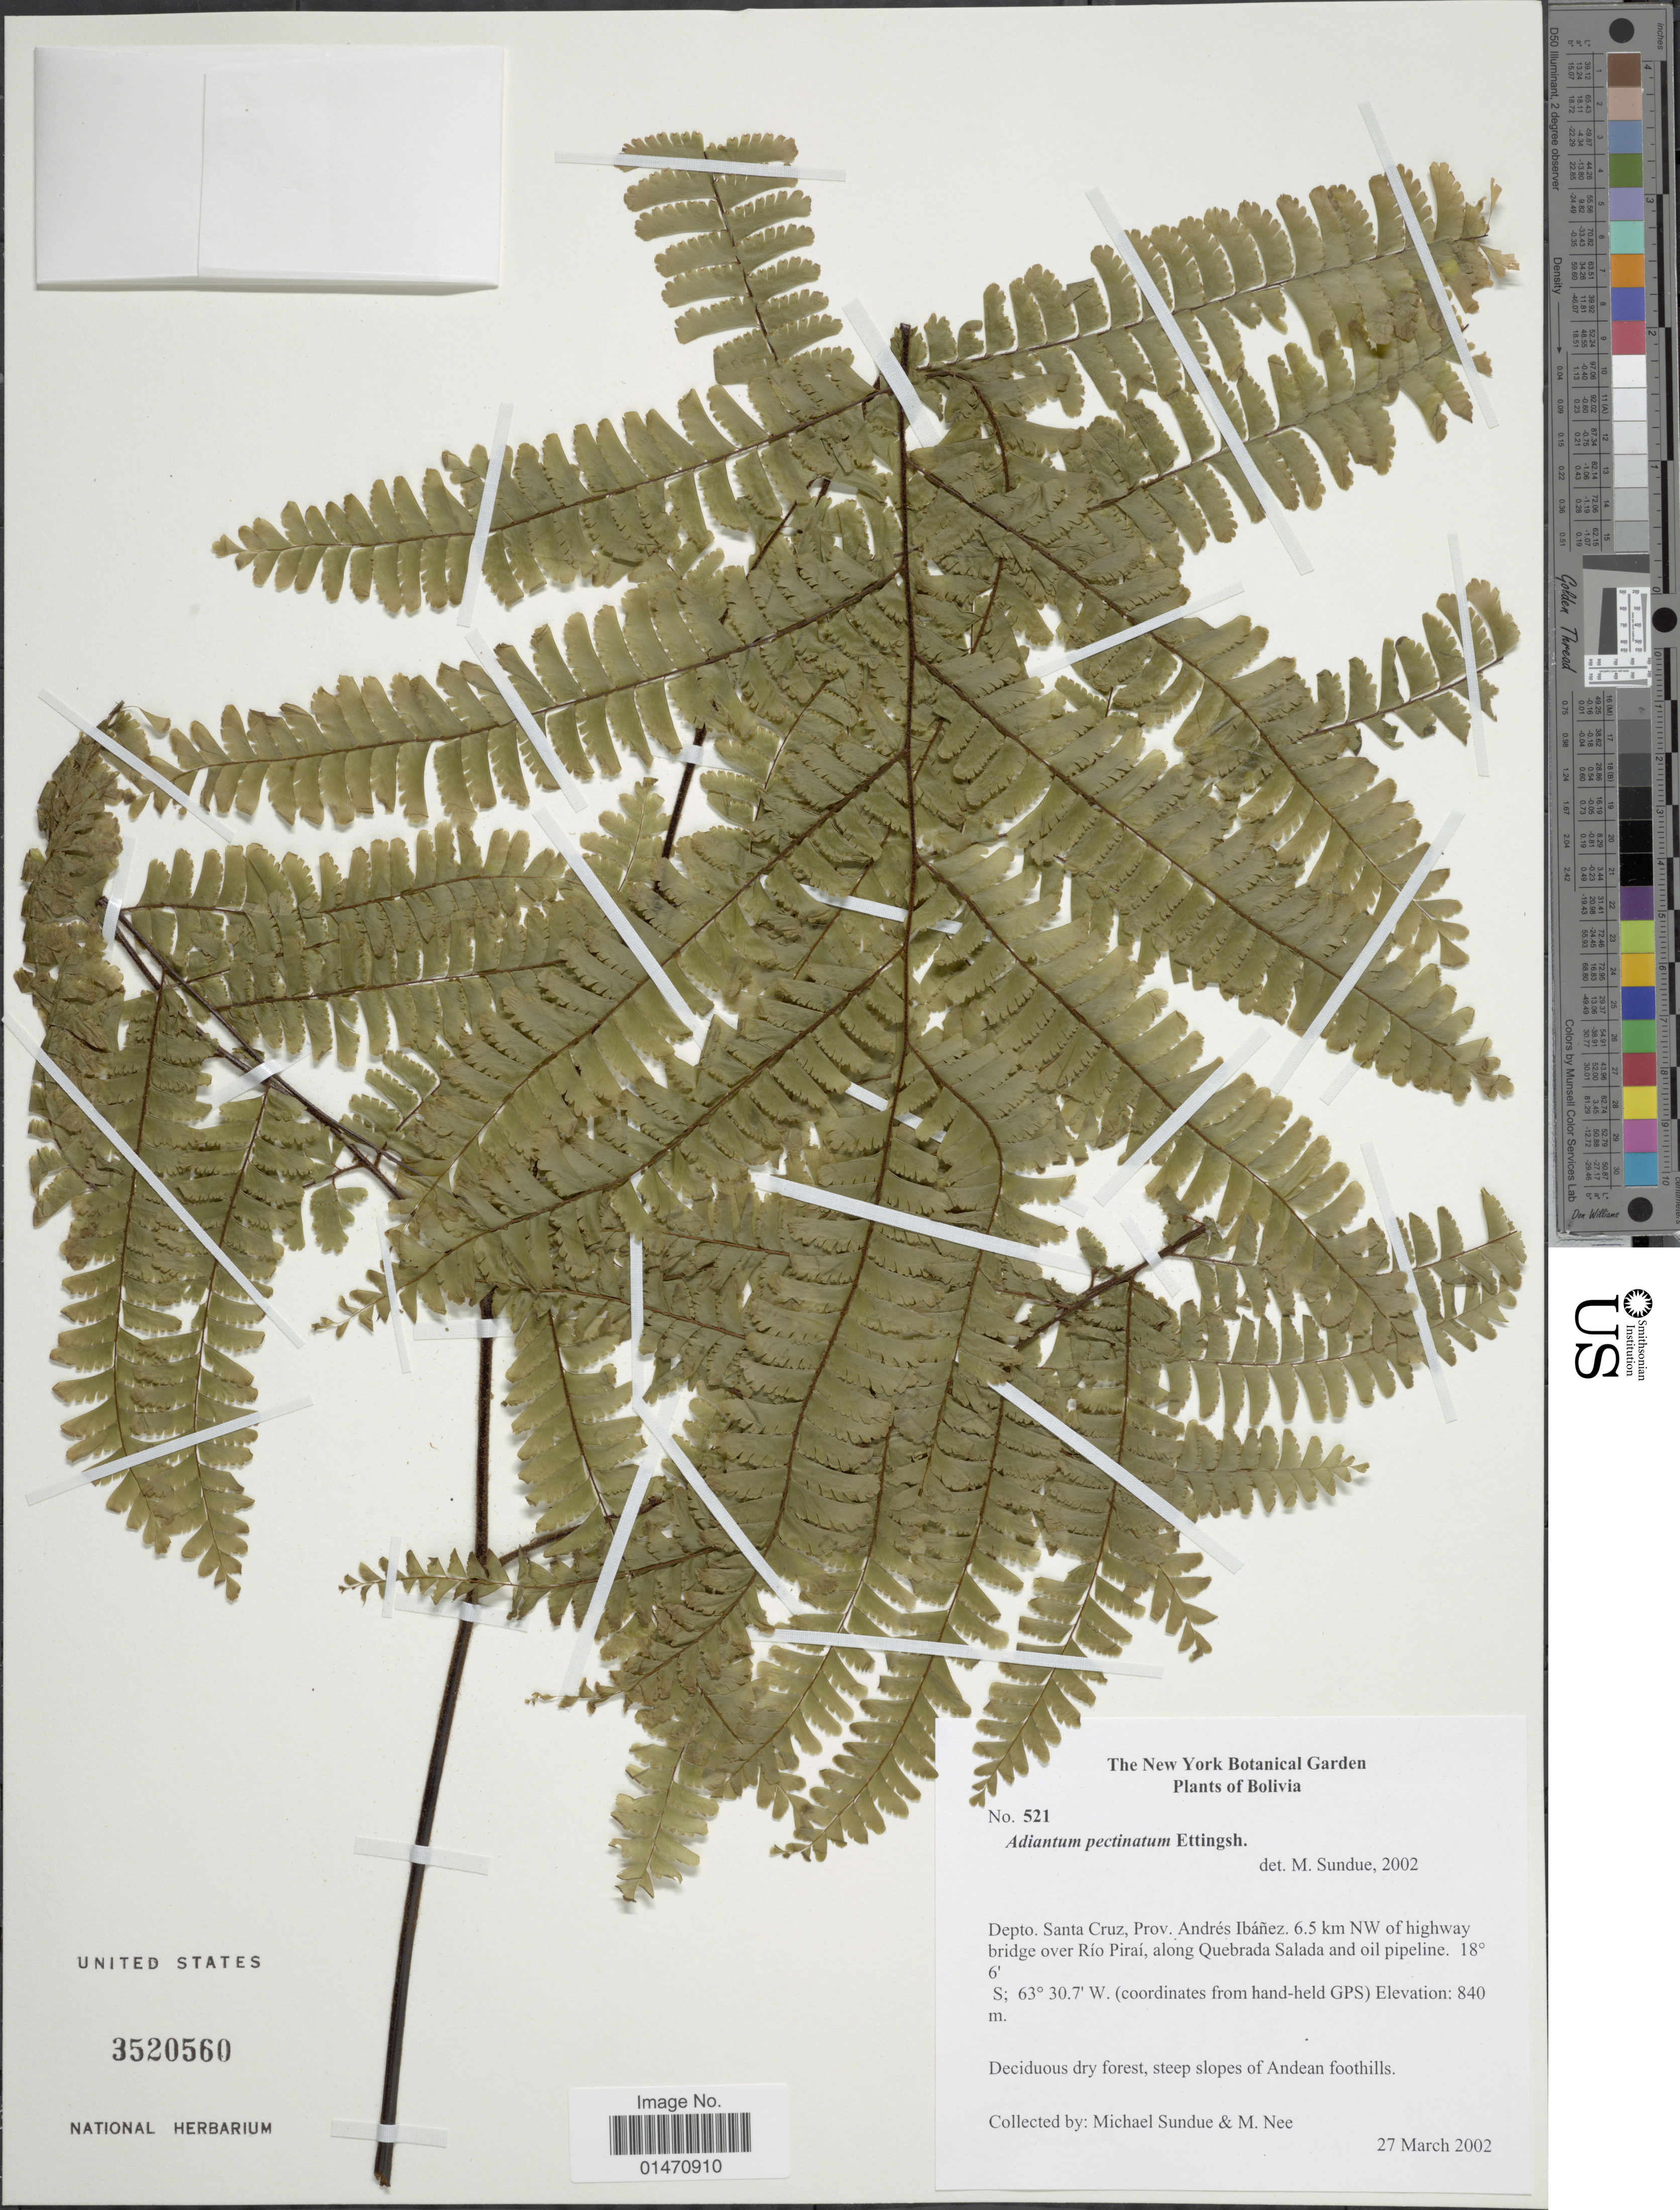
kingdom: Plantae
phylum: Tracheophyta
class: Polypodiopsida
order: Polypodiales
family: Pteridaceae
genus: Adiantum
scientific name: Adiantum pectinatum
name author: Kunze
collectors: M. Sundue & M. Nee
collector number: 521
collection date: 2002-03-27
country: Bolivia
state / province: Santa Cruz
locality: Plants of Bolivia, Depto. Santa Cruz, prov. Andrés Ibanez, 6.5km NW of Highway bridge over Rio Pirai, along Quebrada Salada and oil pipeline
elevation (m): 840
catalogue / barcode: US 3520560